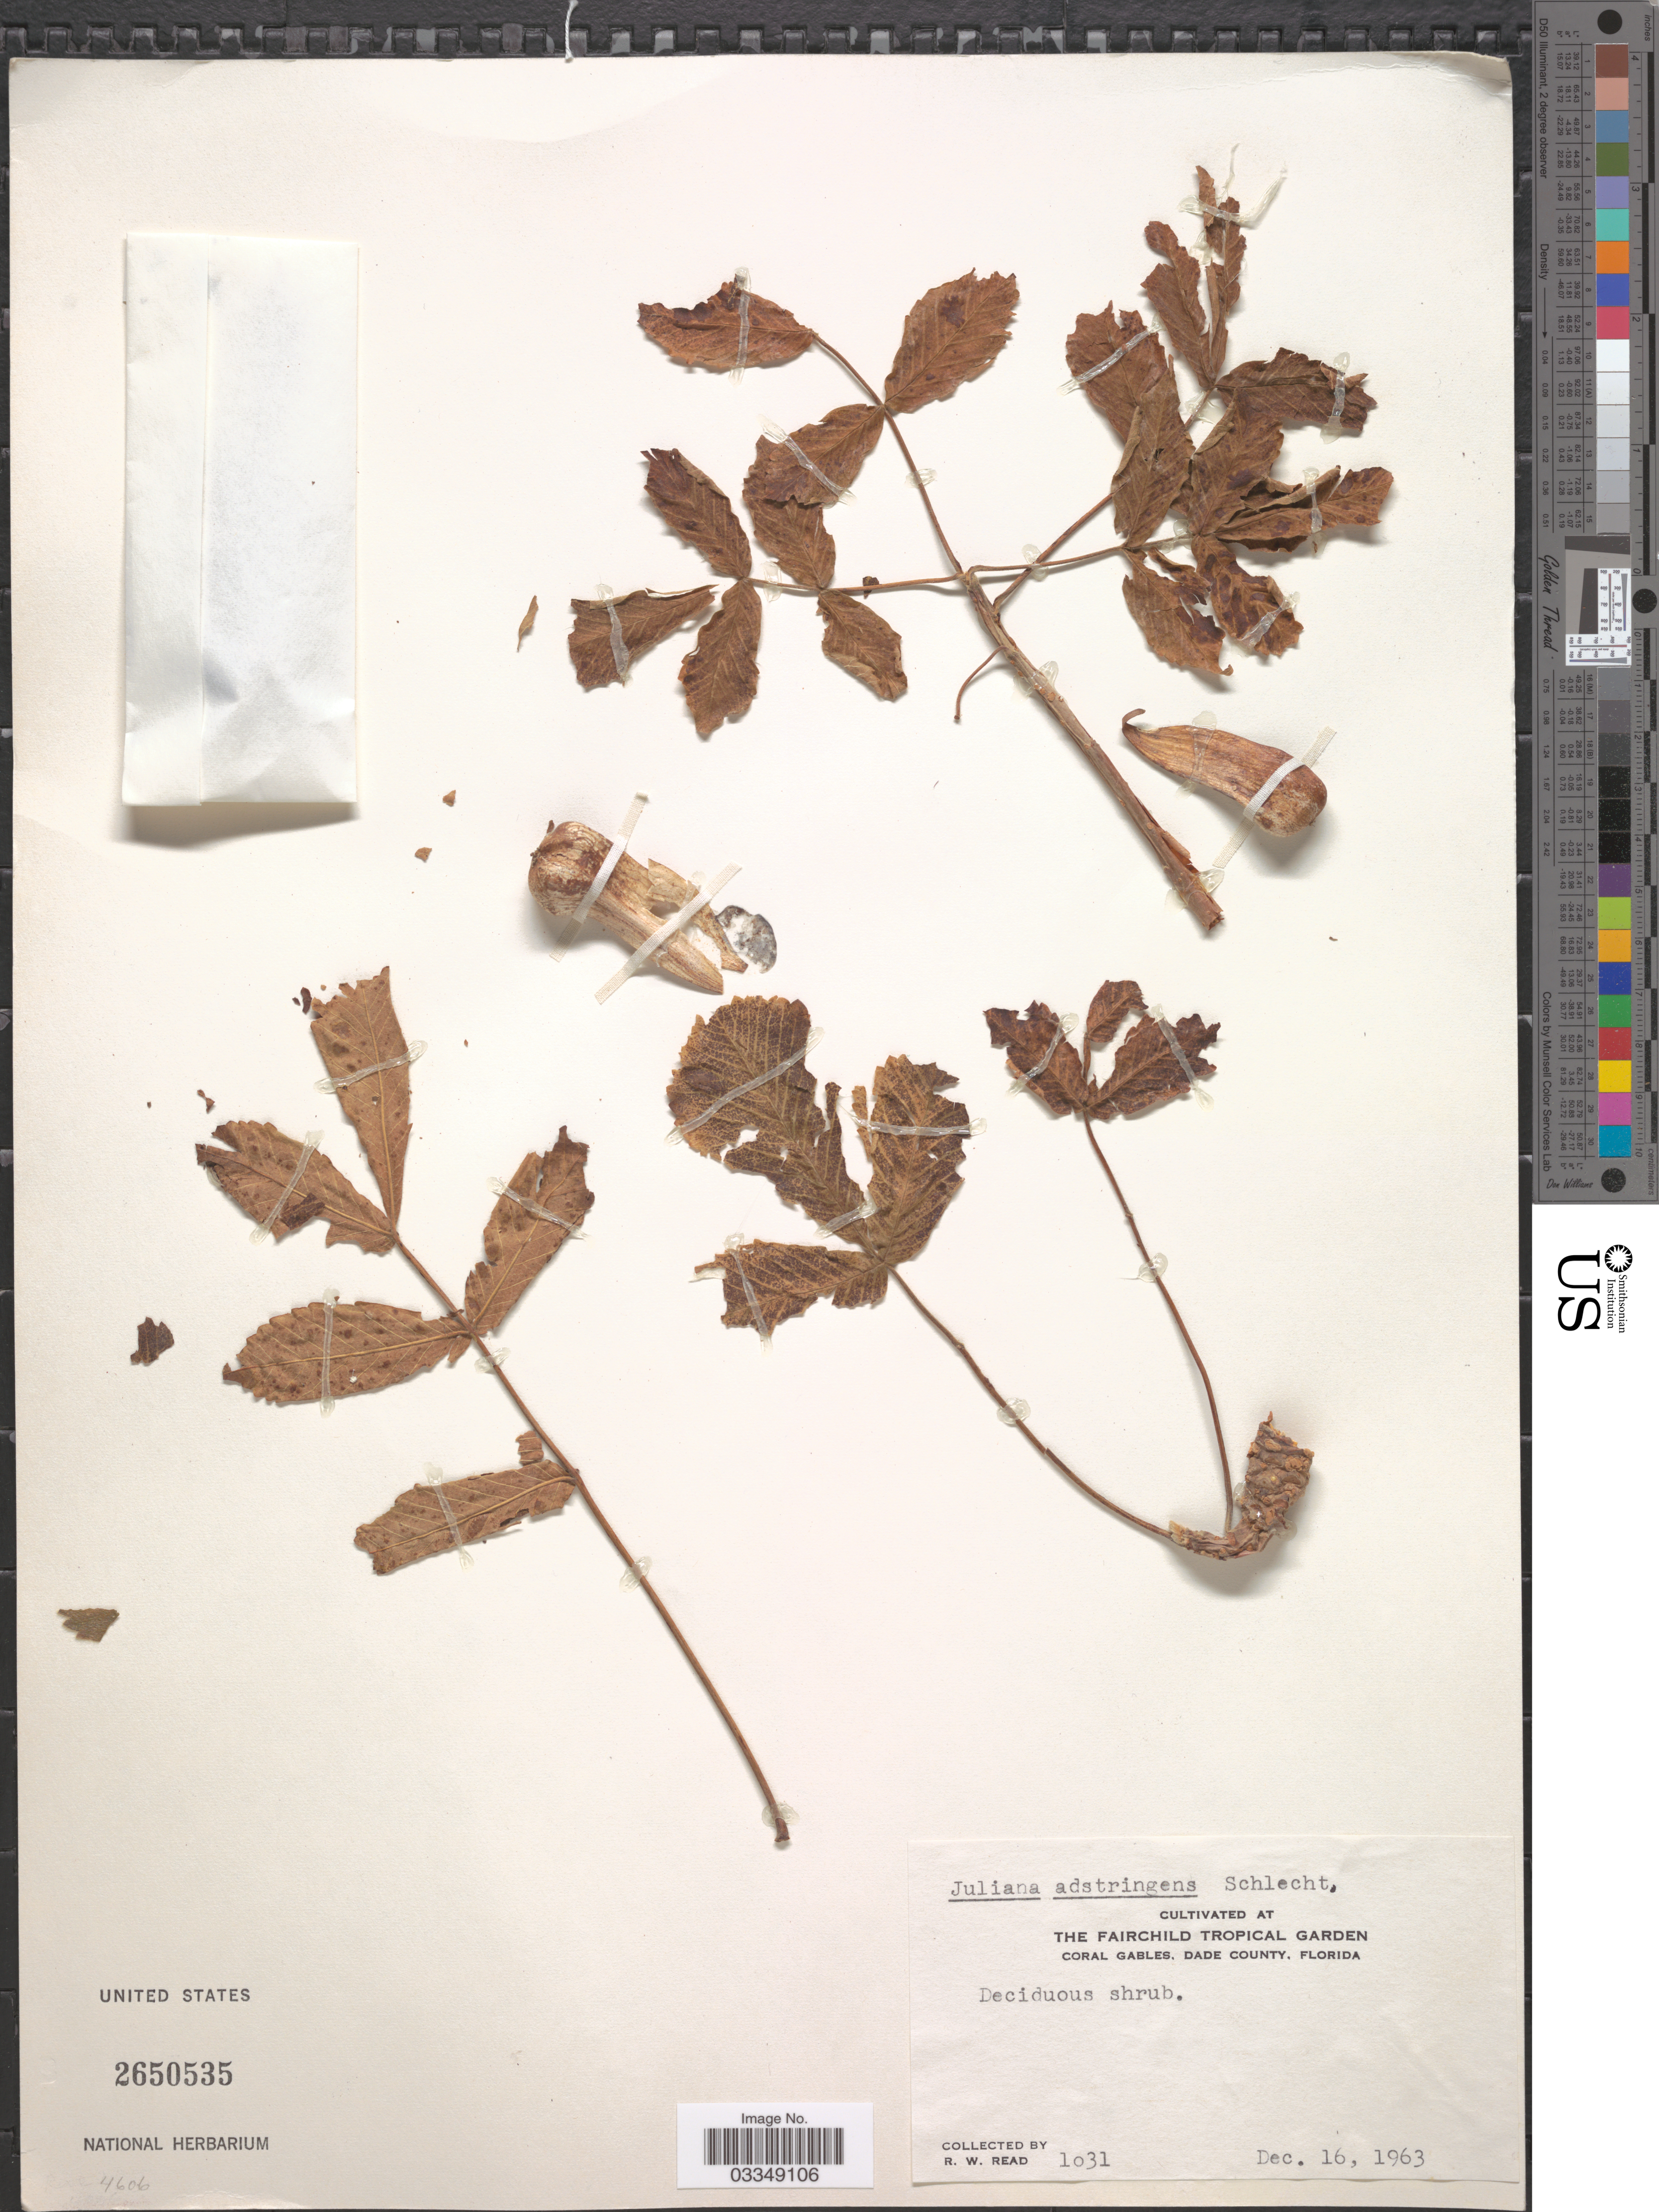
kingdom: Plantae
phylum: Tracheophyta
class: Magnoliopsida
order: Sapindales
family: Anacardiaceae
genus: Amphipterygium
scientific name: Amphipterygium adstringens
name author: (Schltdl.) Schiede ex Standl.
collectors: R. W. Read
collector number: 1031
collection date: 1963-12-16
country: United States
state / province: Florida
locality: The Fairchild Tropical Garden. Coral Gables, Dade County.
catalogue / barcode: US 2650535